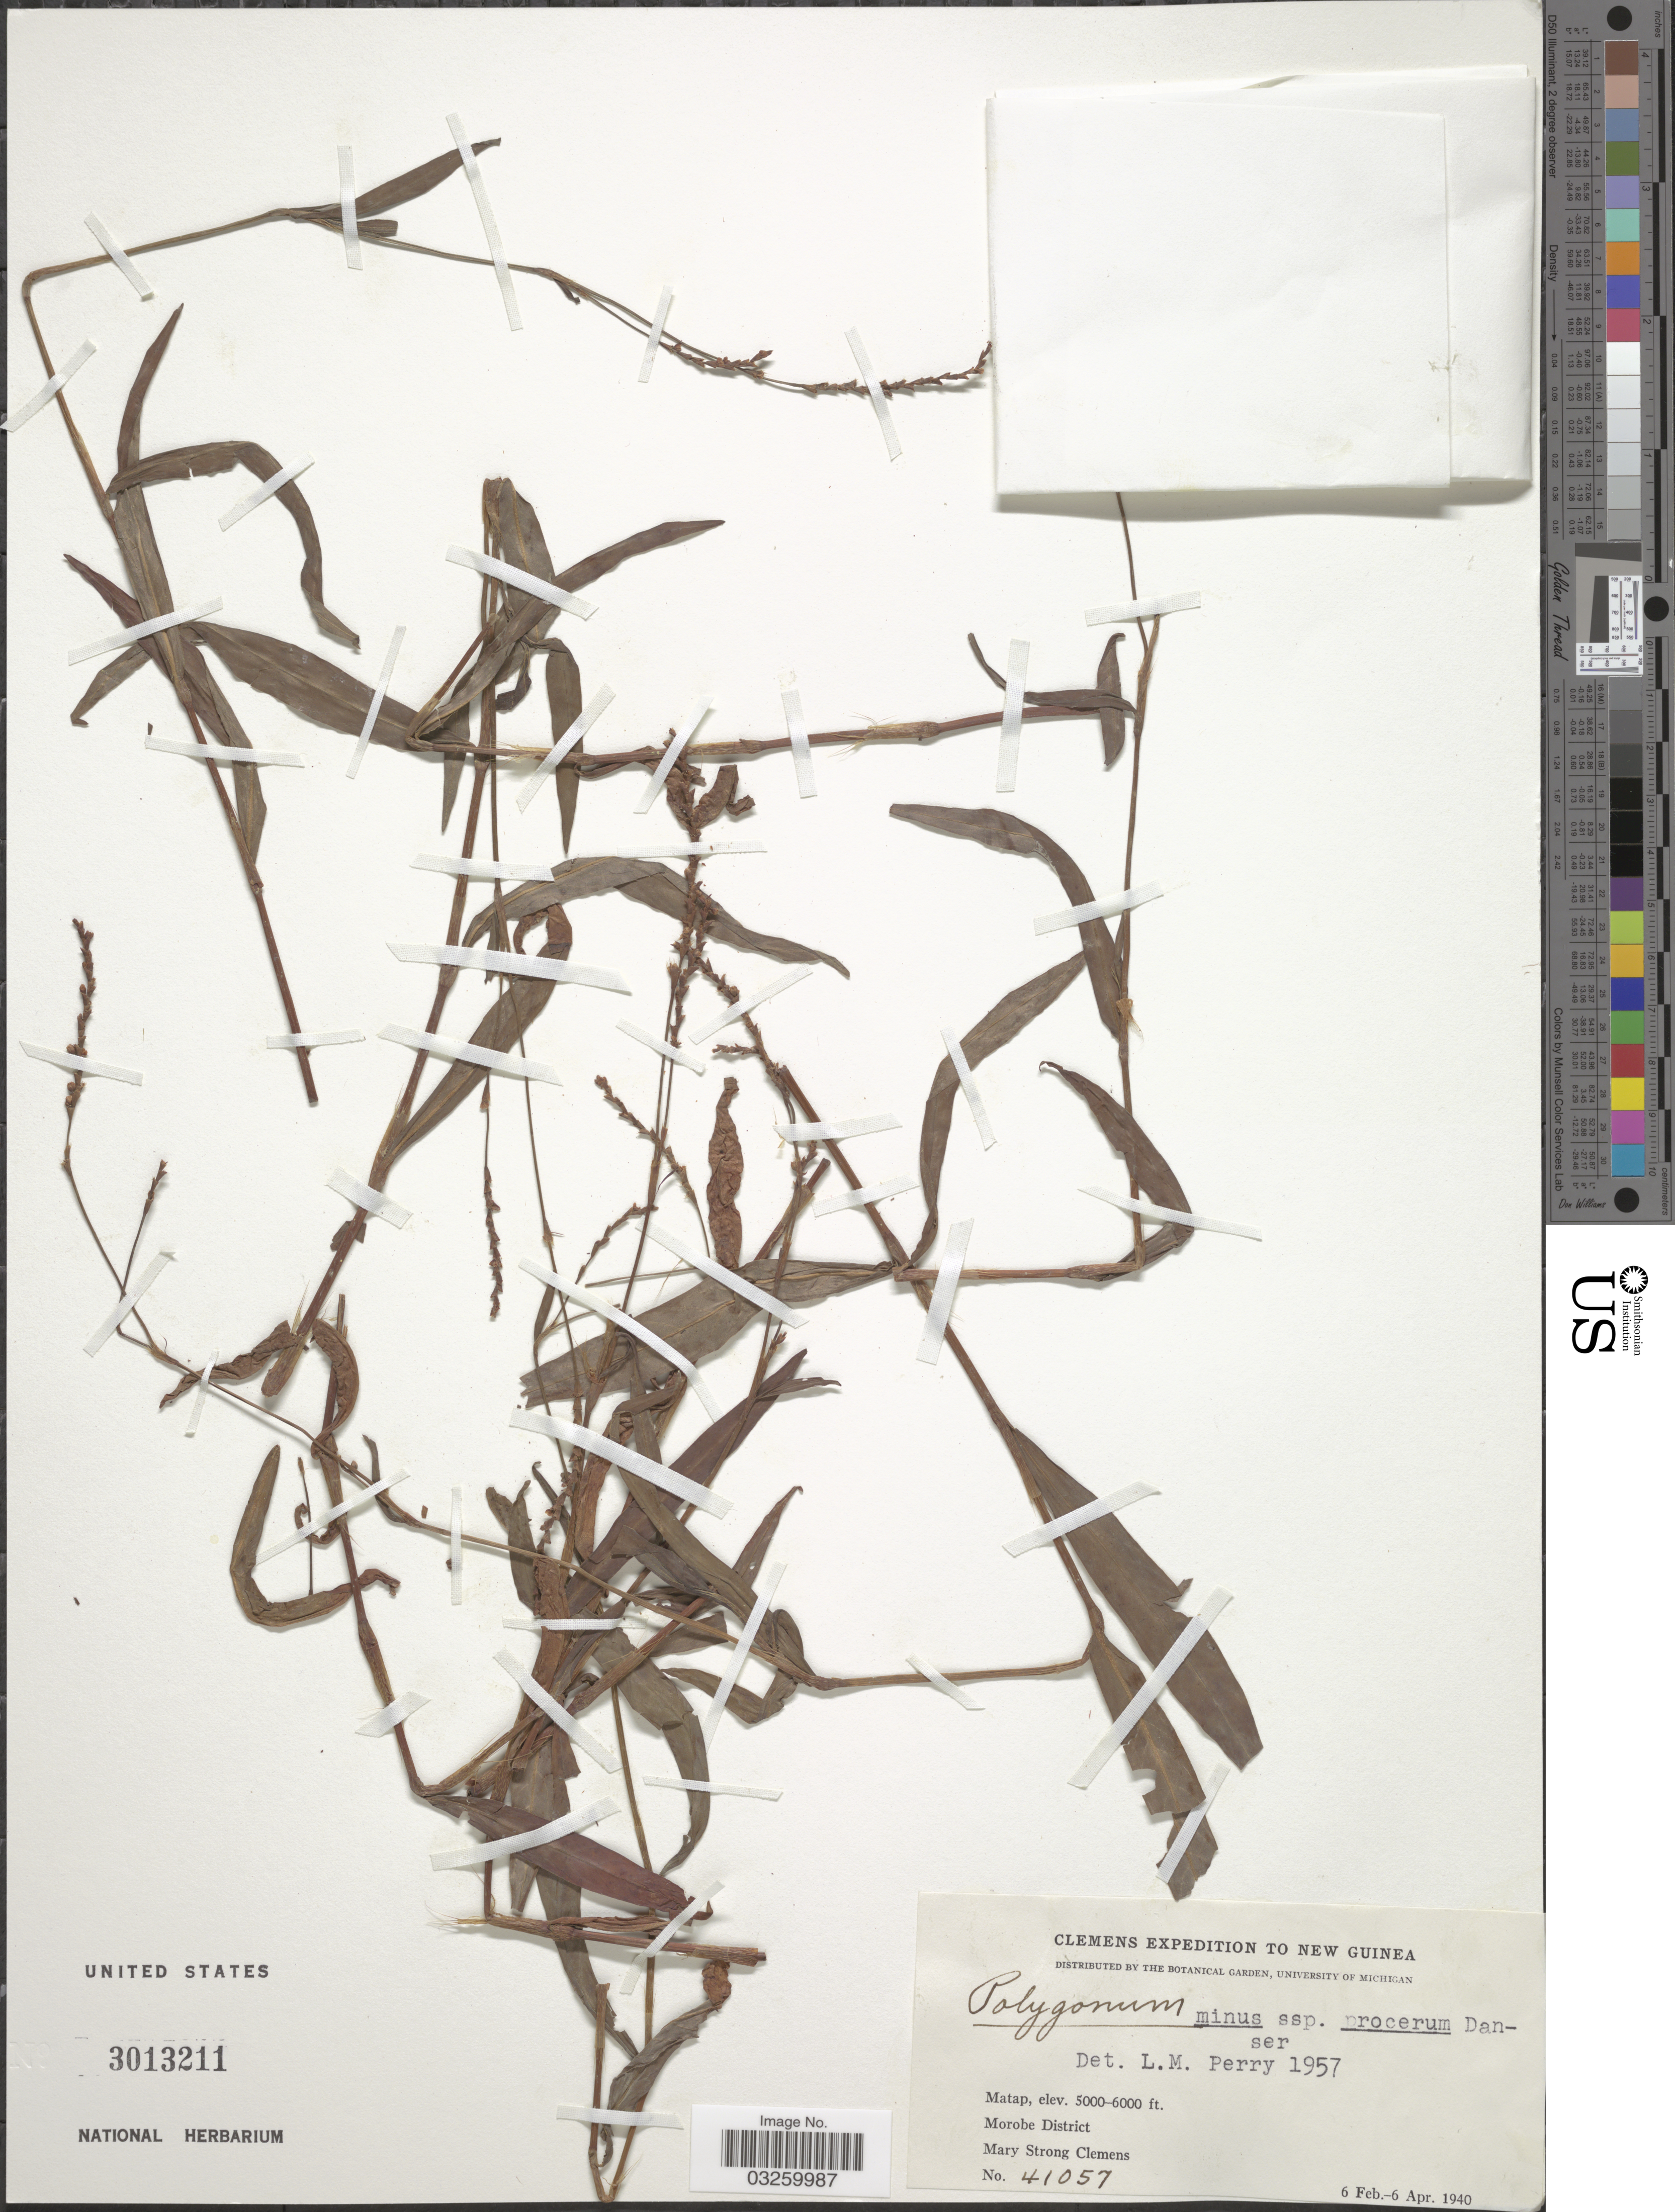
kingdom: Plantae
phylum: Tracheophyta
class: Magnoliopsida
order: Caryophyllales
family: Polygonaceae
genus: Persicaria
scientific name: Persicaria minor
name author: (Huds.) Opiz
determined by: Wagner, W. L., (BOT), Smithsonian Institution - National Museum of Natural History (UNITED STATES)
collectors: M. S. Clemens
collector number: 41057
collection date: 1940-02-06/1940-04-06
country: Papua New Guinea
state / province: Morobe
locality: New Guinea. Matap. Morobe District.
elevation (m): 1524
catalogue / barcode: US 3013211